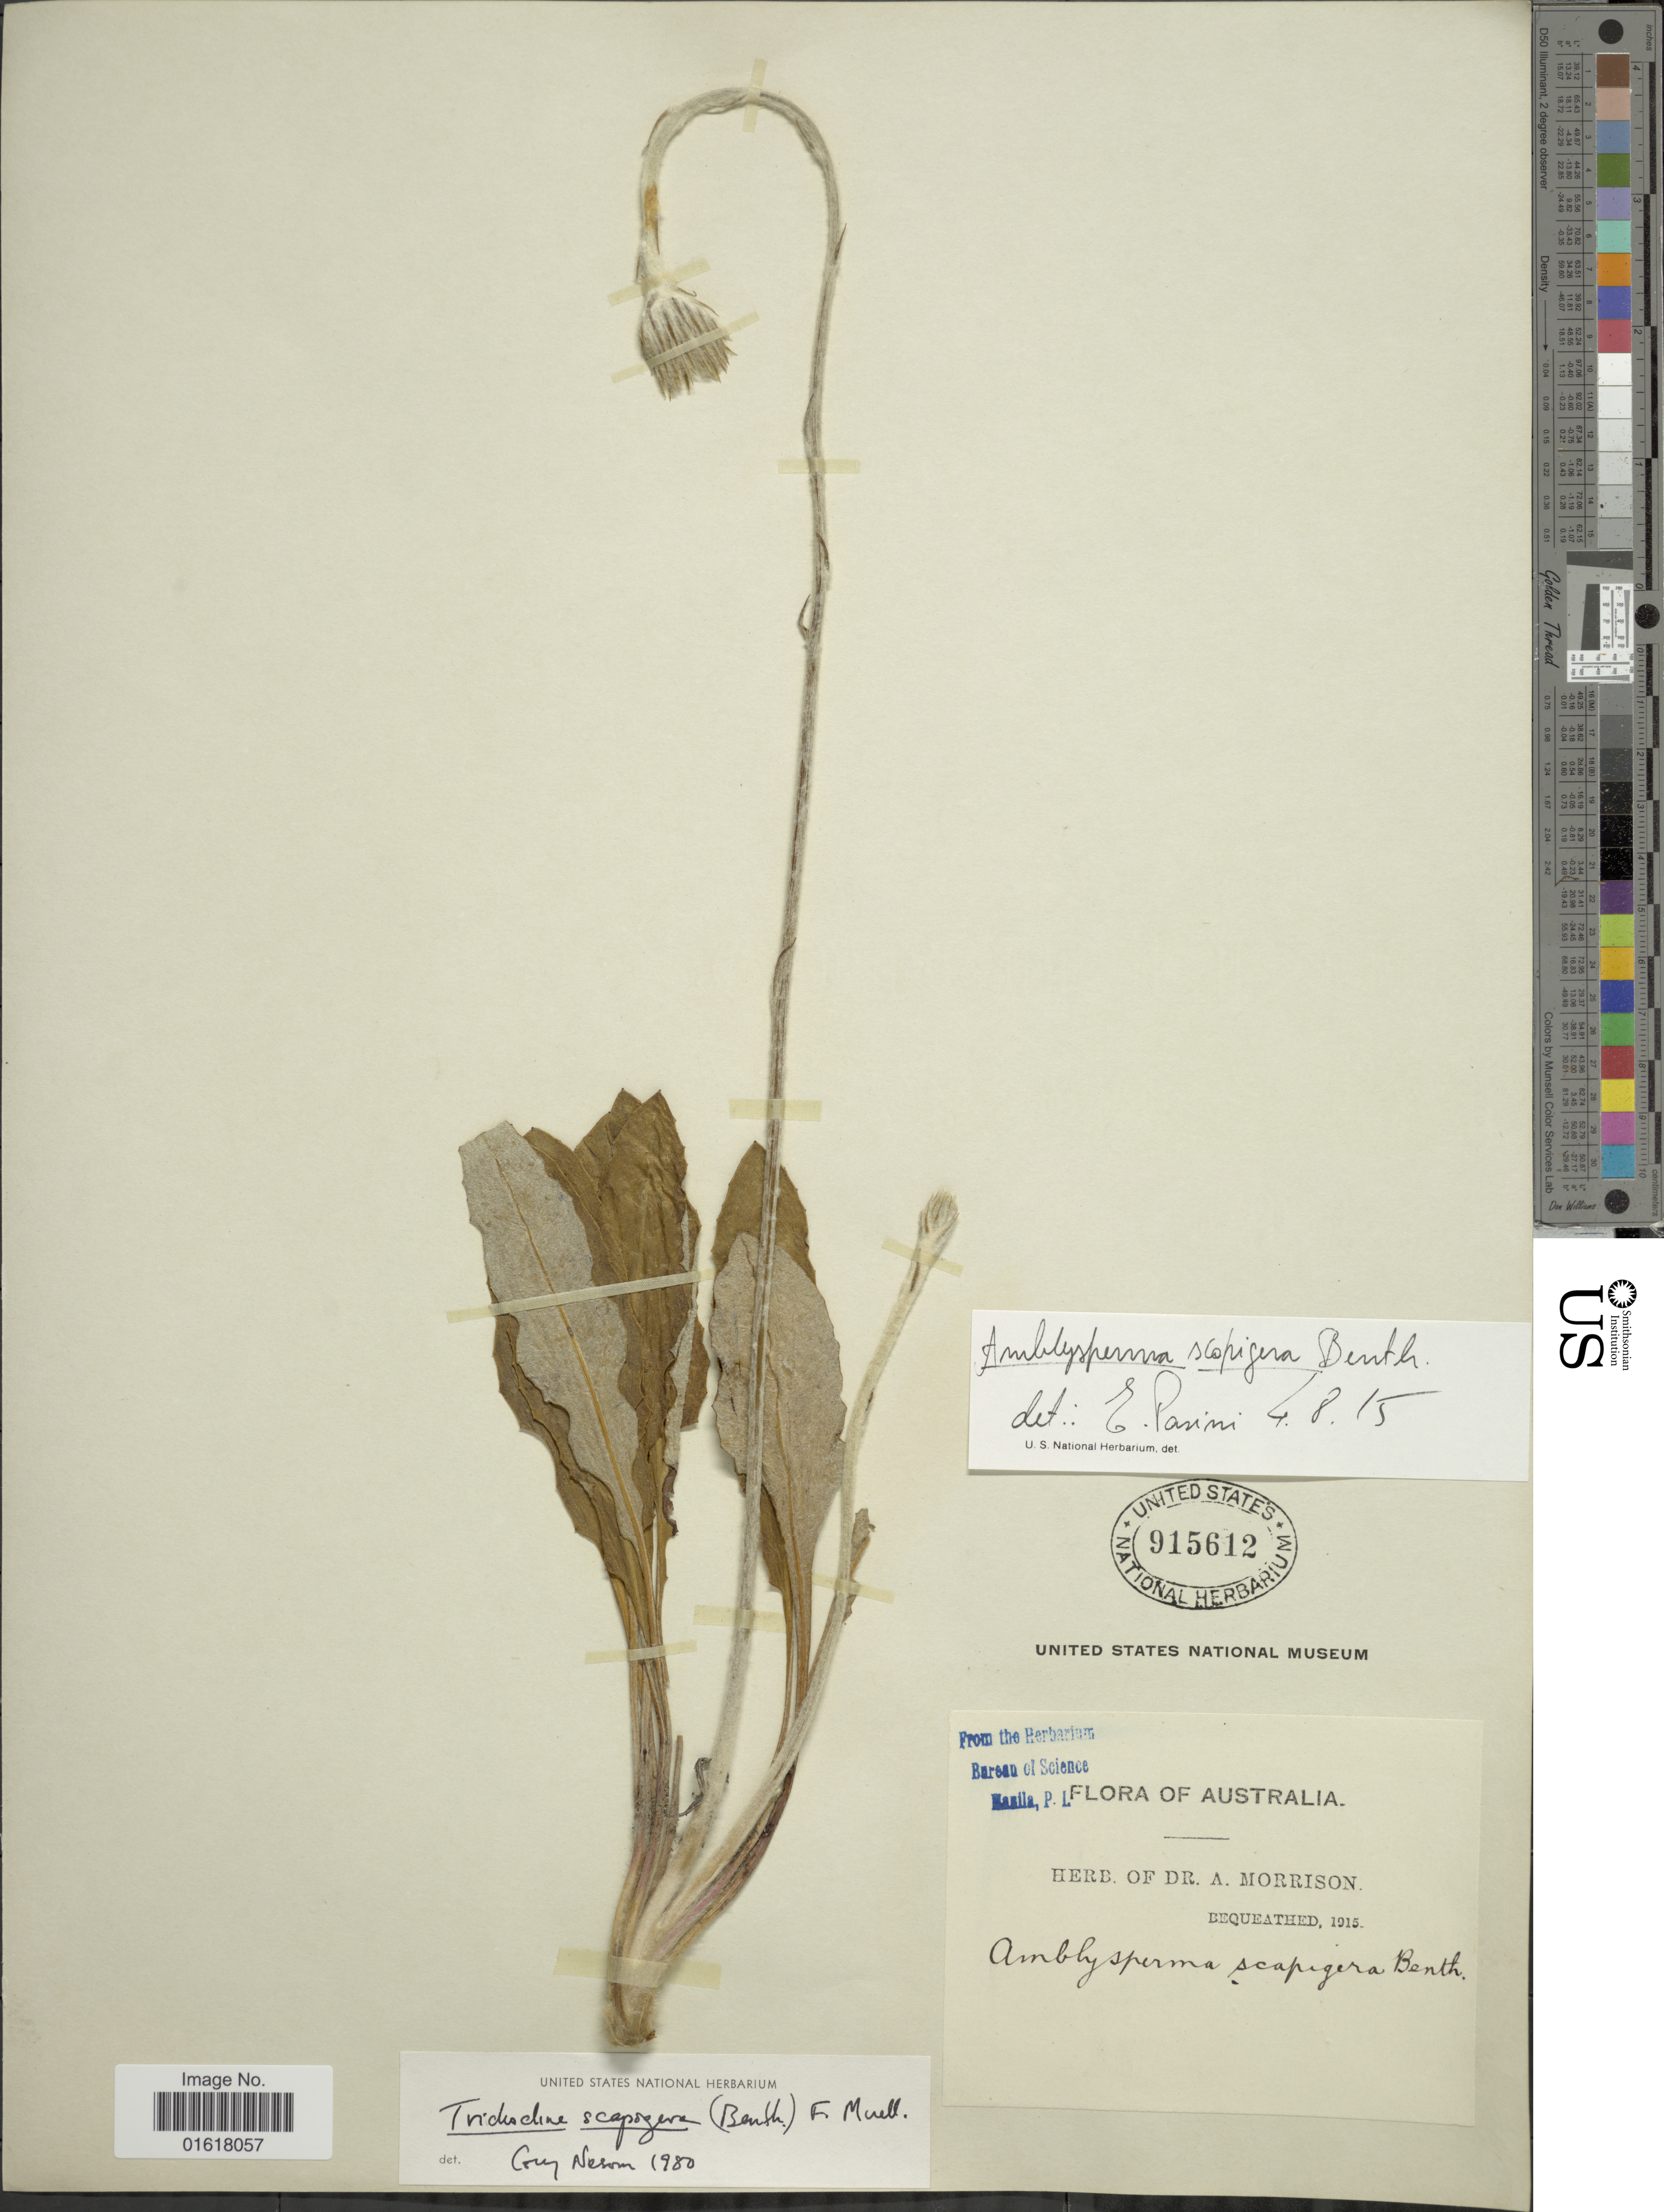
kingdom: Plantae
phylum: Tracheophyta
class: Magnoliopsida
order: Asterales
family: Asteraceae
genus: Amblysperma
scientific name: Amblysperma scapigerum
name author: Benth.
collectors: ex herb. Dr. A. Morrison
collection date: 1915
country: Australia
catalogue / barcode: US 915612